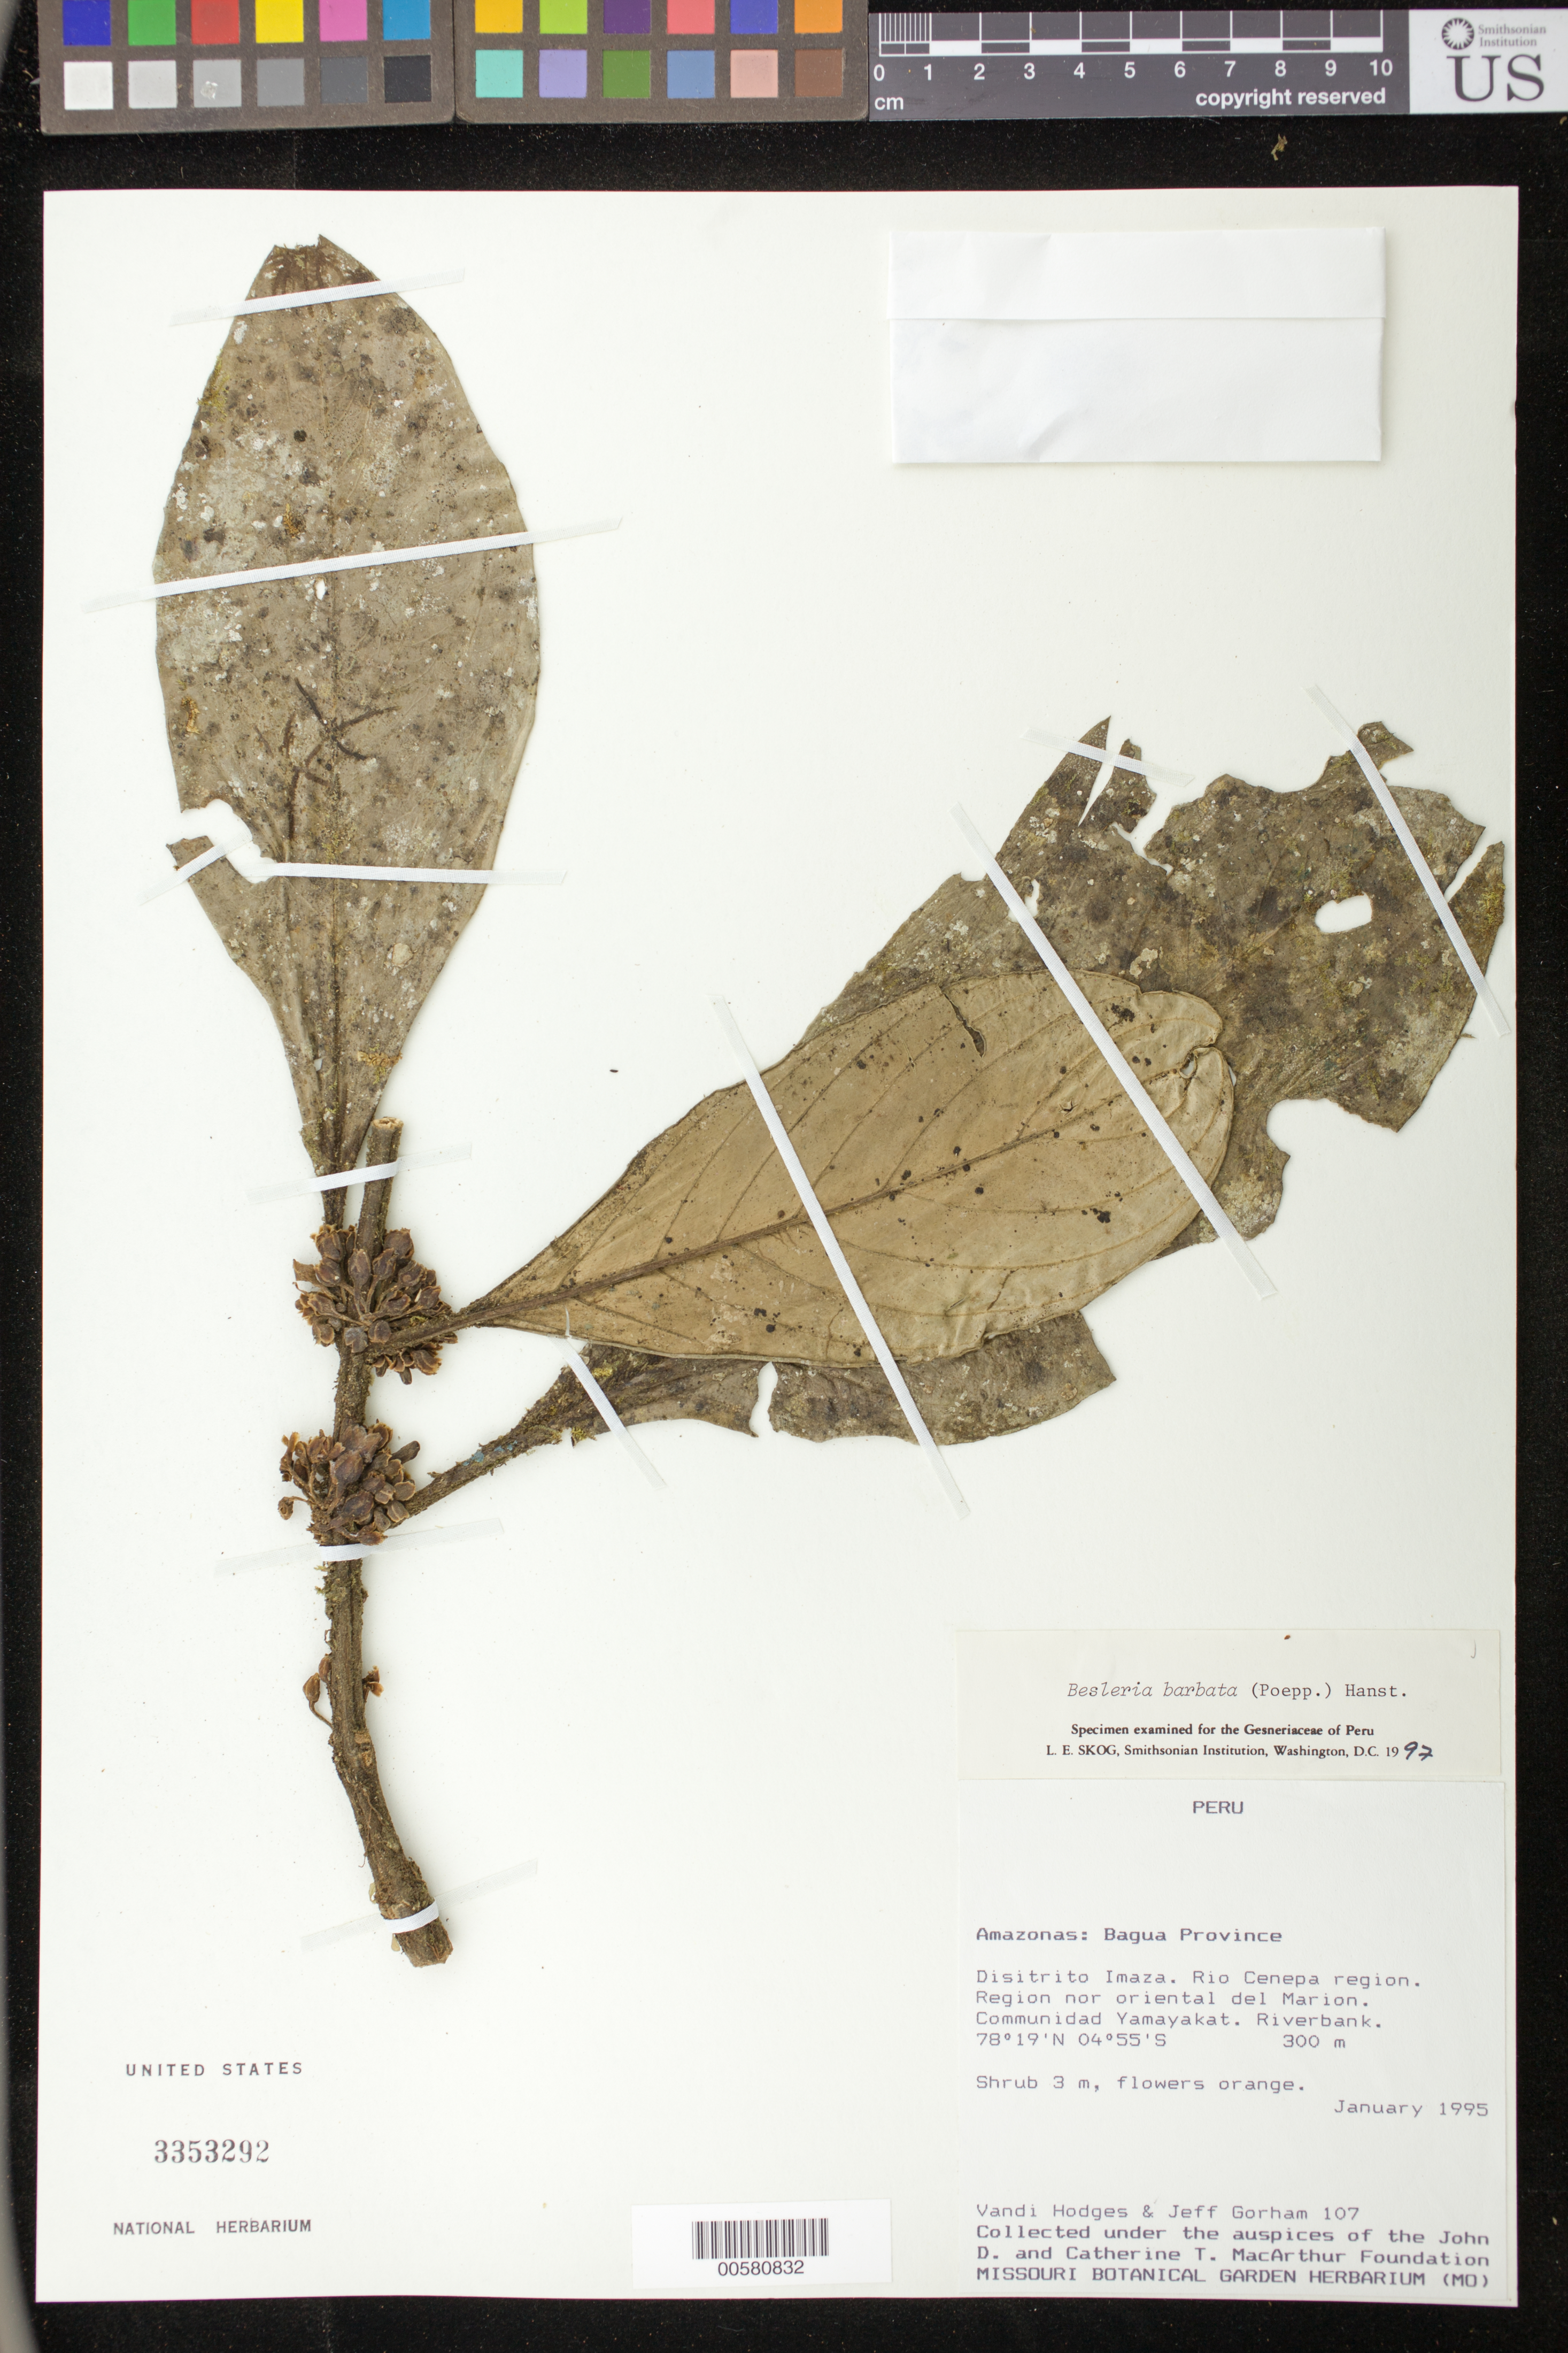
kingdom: Plantae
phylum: Tracheophyta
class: Magnoliopsida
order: Lamiales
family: Gesneriaceae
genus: Besleria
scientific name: Besleria barbata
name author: (Poepp.) Hanst.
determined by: Skog, Laurence E.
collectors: V. Hodges & J. Gorham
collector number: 107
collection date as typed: Jan 1995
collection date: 1995-01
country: Peru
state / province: Amazonas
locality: Prov. Bagua, dtto. Imaza; Rio Cenepa region, region nor oriental del Marion, communidad Yamayakat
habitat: Riverbank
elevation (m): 300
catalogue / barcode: US 3353292